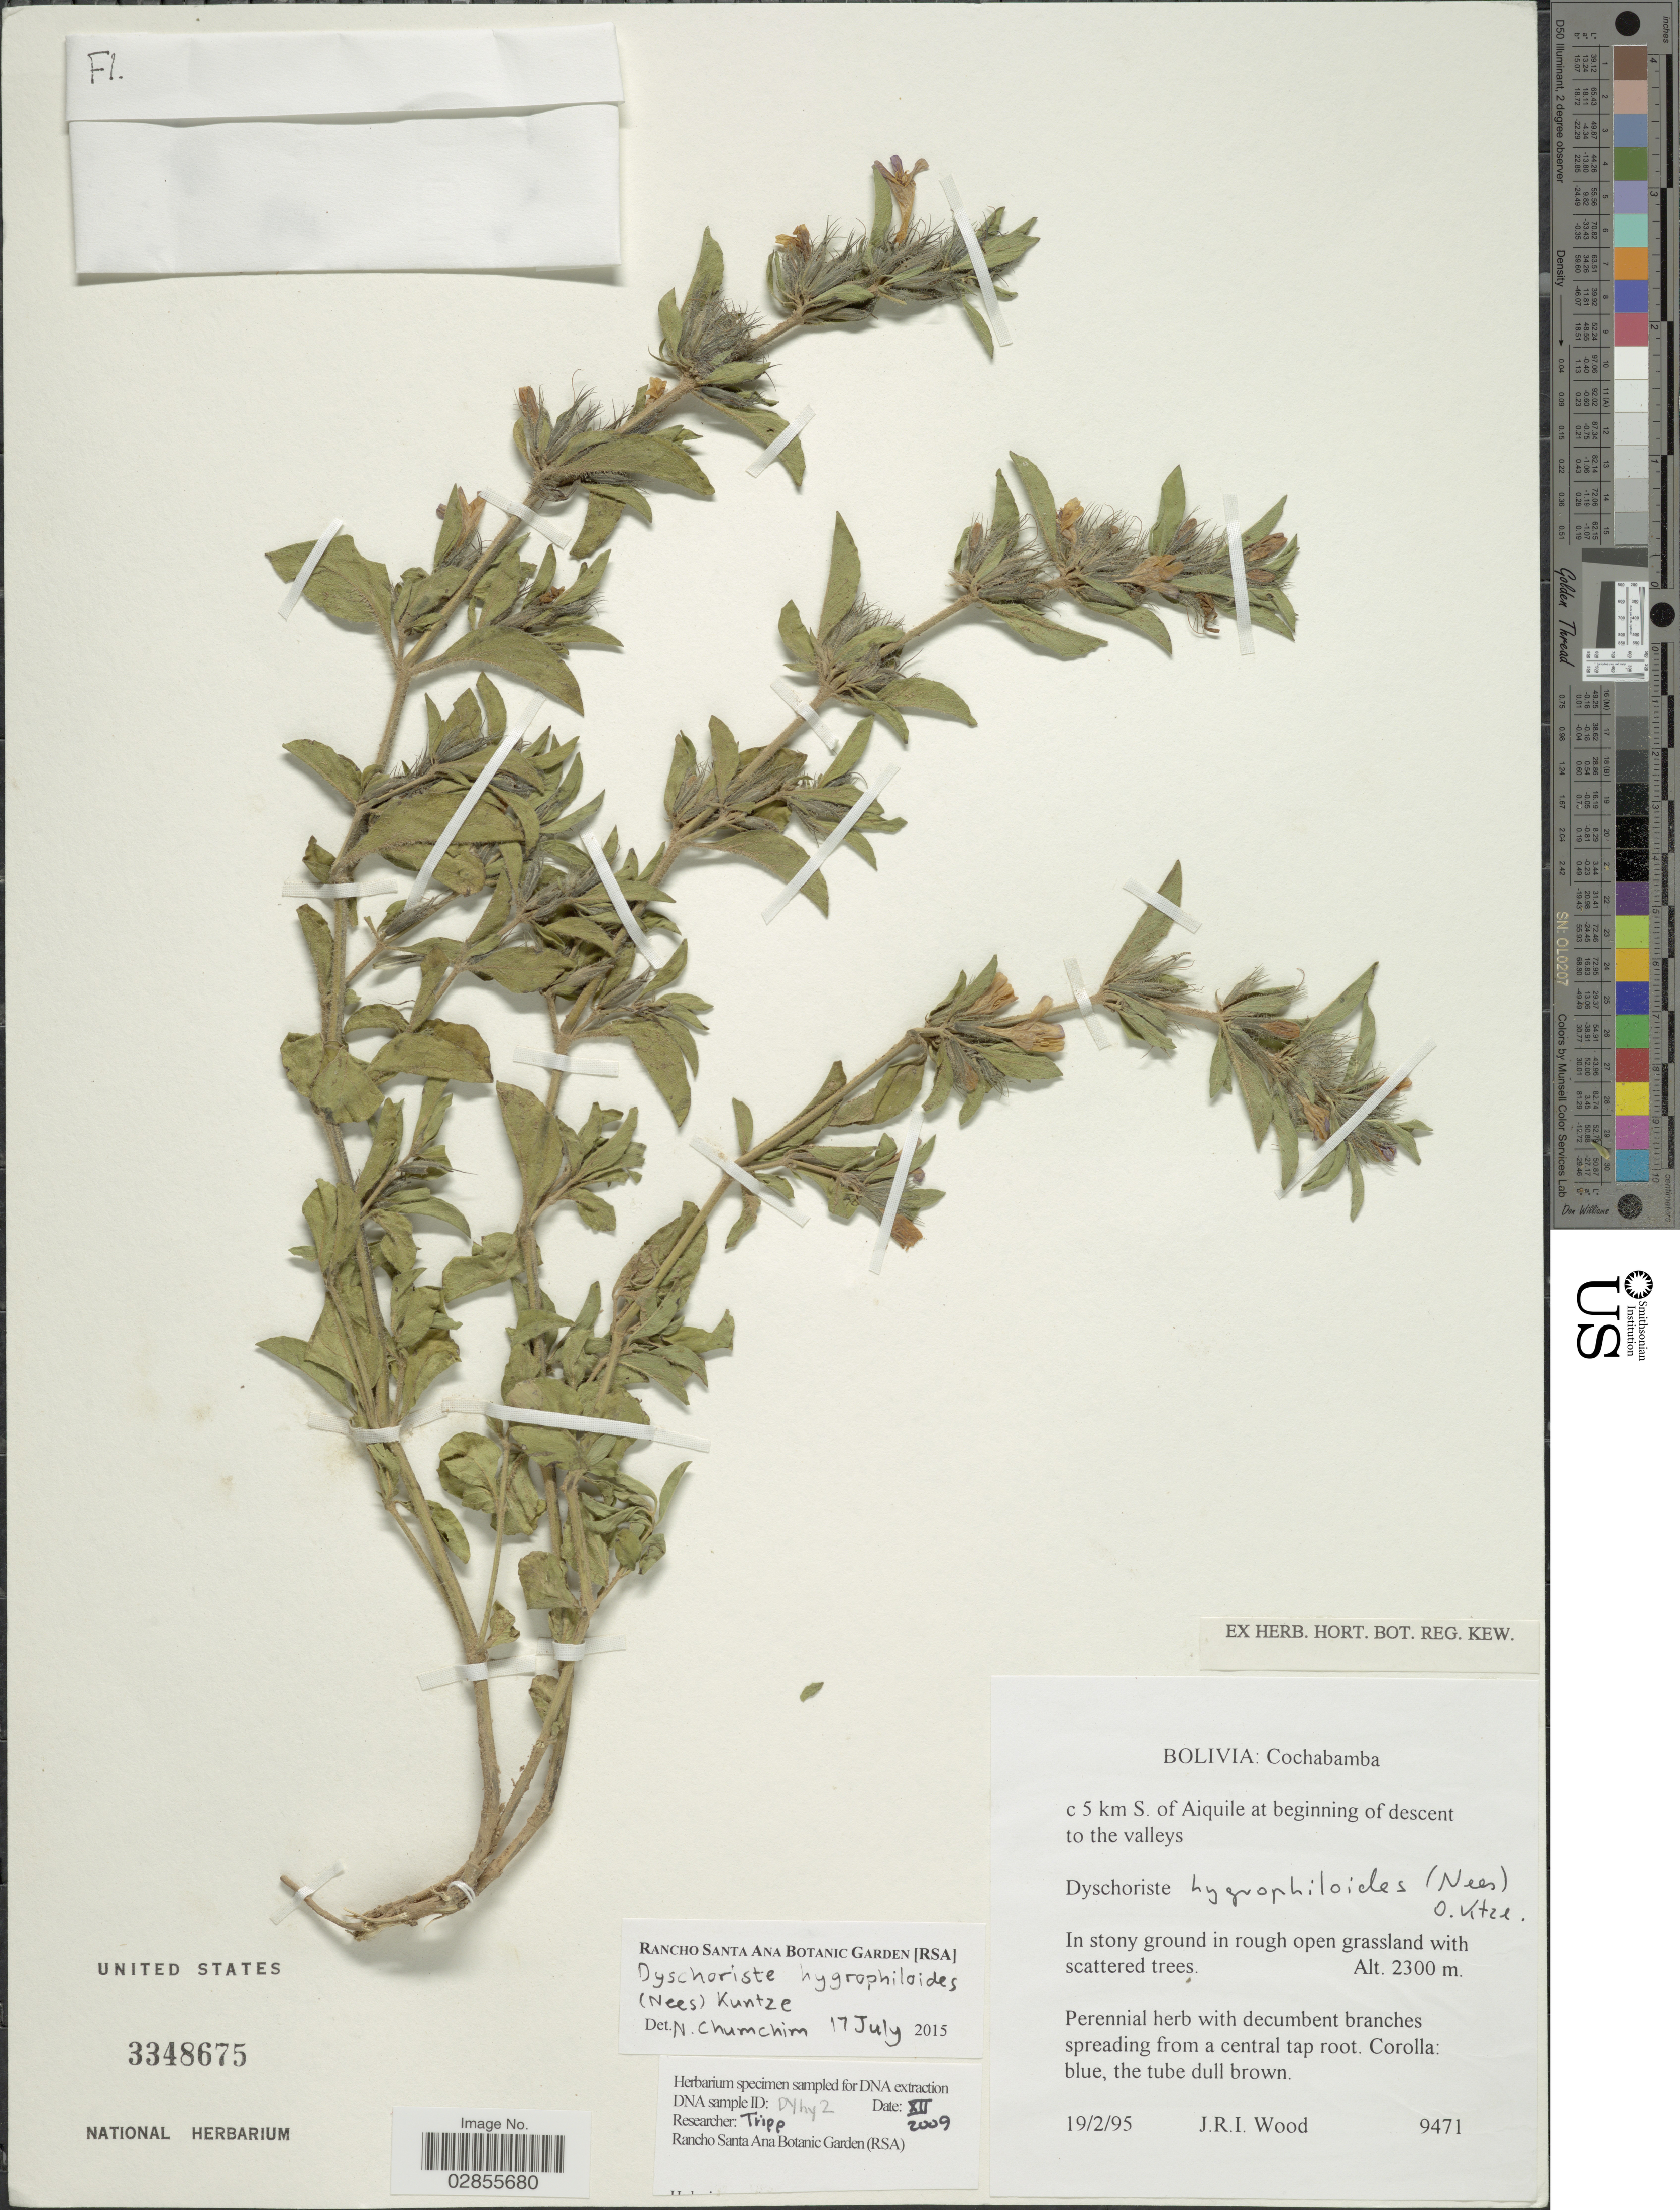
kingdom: Plantae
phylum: Tracheophyta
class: Magnoliopsida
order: Lamiales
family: Acanthaceae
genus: Dyschoriste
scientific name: Dyschoriste hygrophyloides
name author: (Nees) Kuntze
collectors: J. R. I. Wood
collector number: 9471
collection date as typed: Transcribed d/m/y: 19/2/95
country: Bolivia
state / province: Cochabamba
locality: C 5 km S. of Aiquile at beginning of descent to the valleys.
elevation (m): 2300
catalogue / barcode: US 3348675